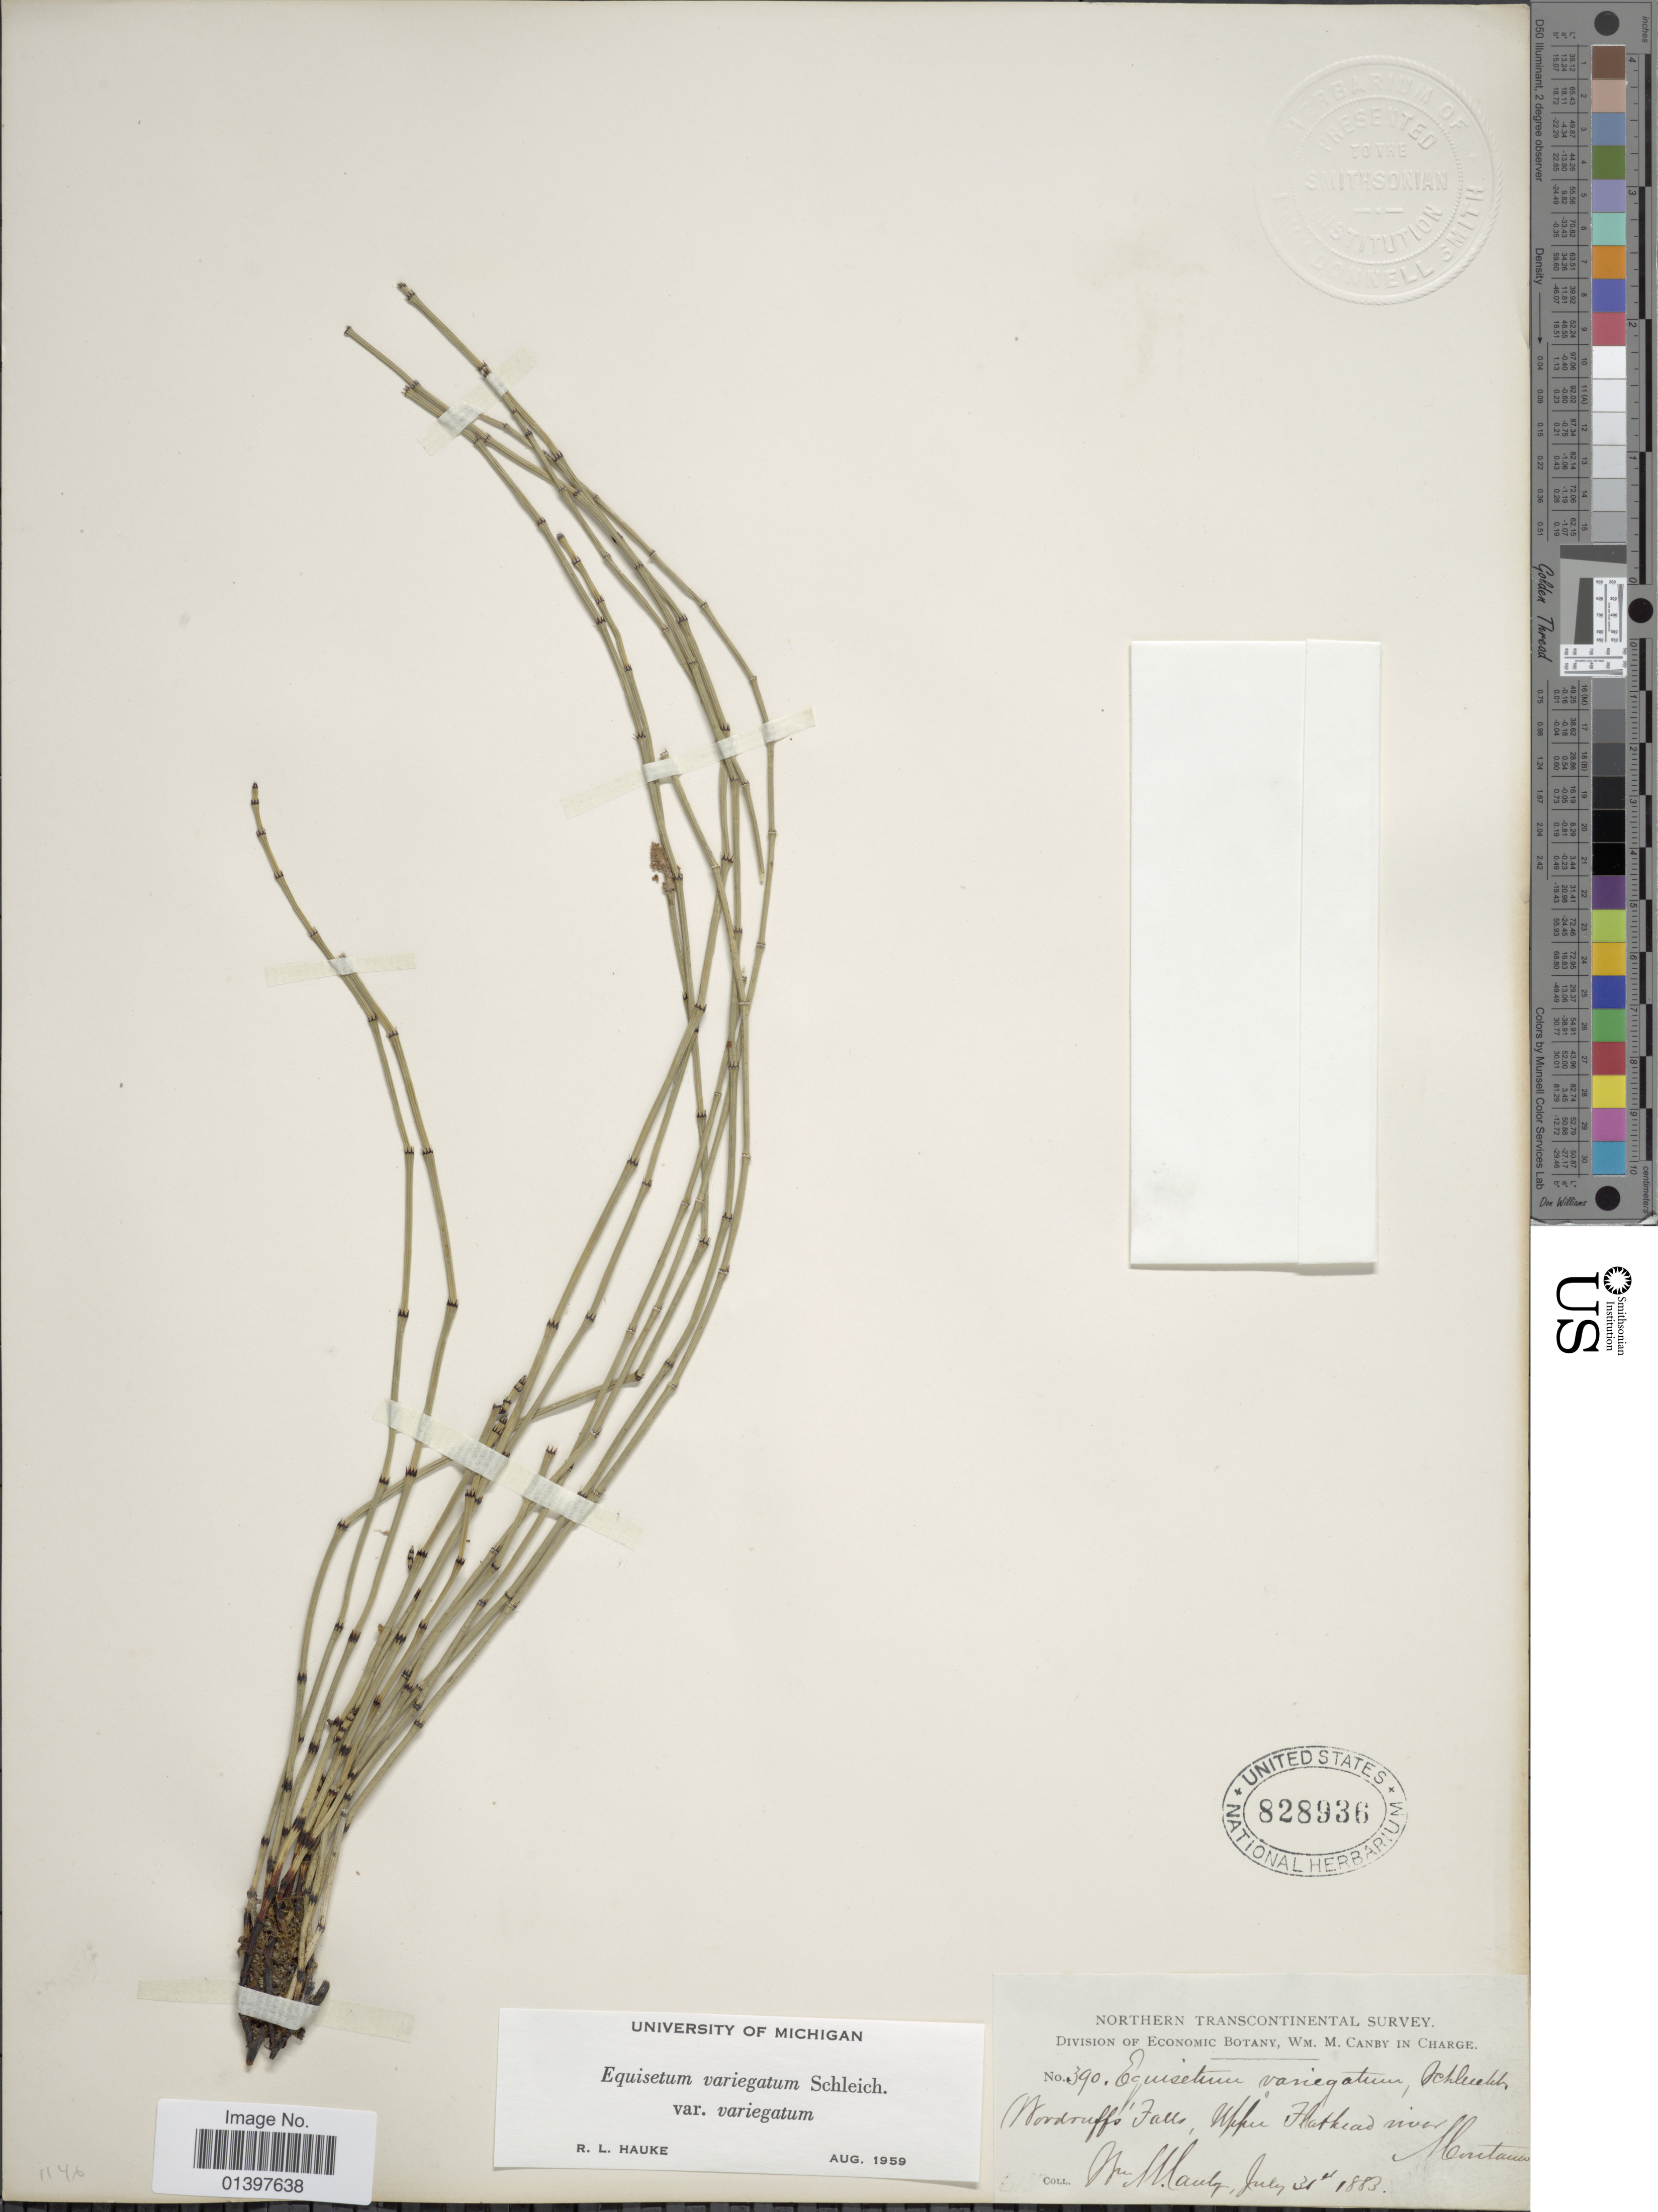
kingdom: Plantae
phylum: Tracheophyta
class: Polypodiopsida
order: Equisetales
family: Equisetaceae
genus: Equisetum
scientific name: Equisetum variegatum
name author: Schleich. ex F. Weber & D. Mohr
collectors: B. Manley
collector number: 390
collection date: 1883-07-31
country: United States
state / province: Montana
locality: Woodruffs Falls, Upper Flathead river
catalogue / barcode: US 828936